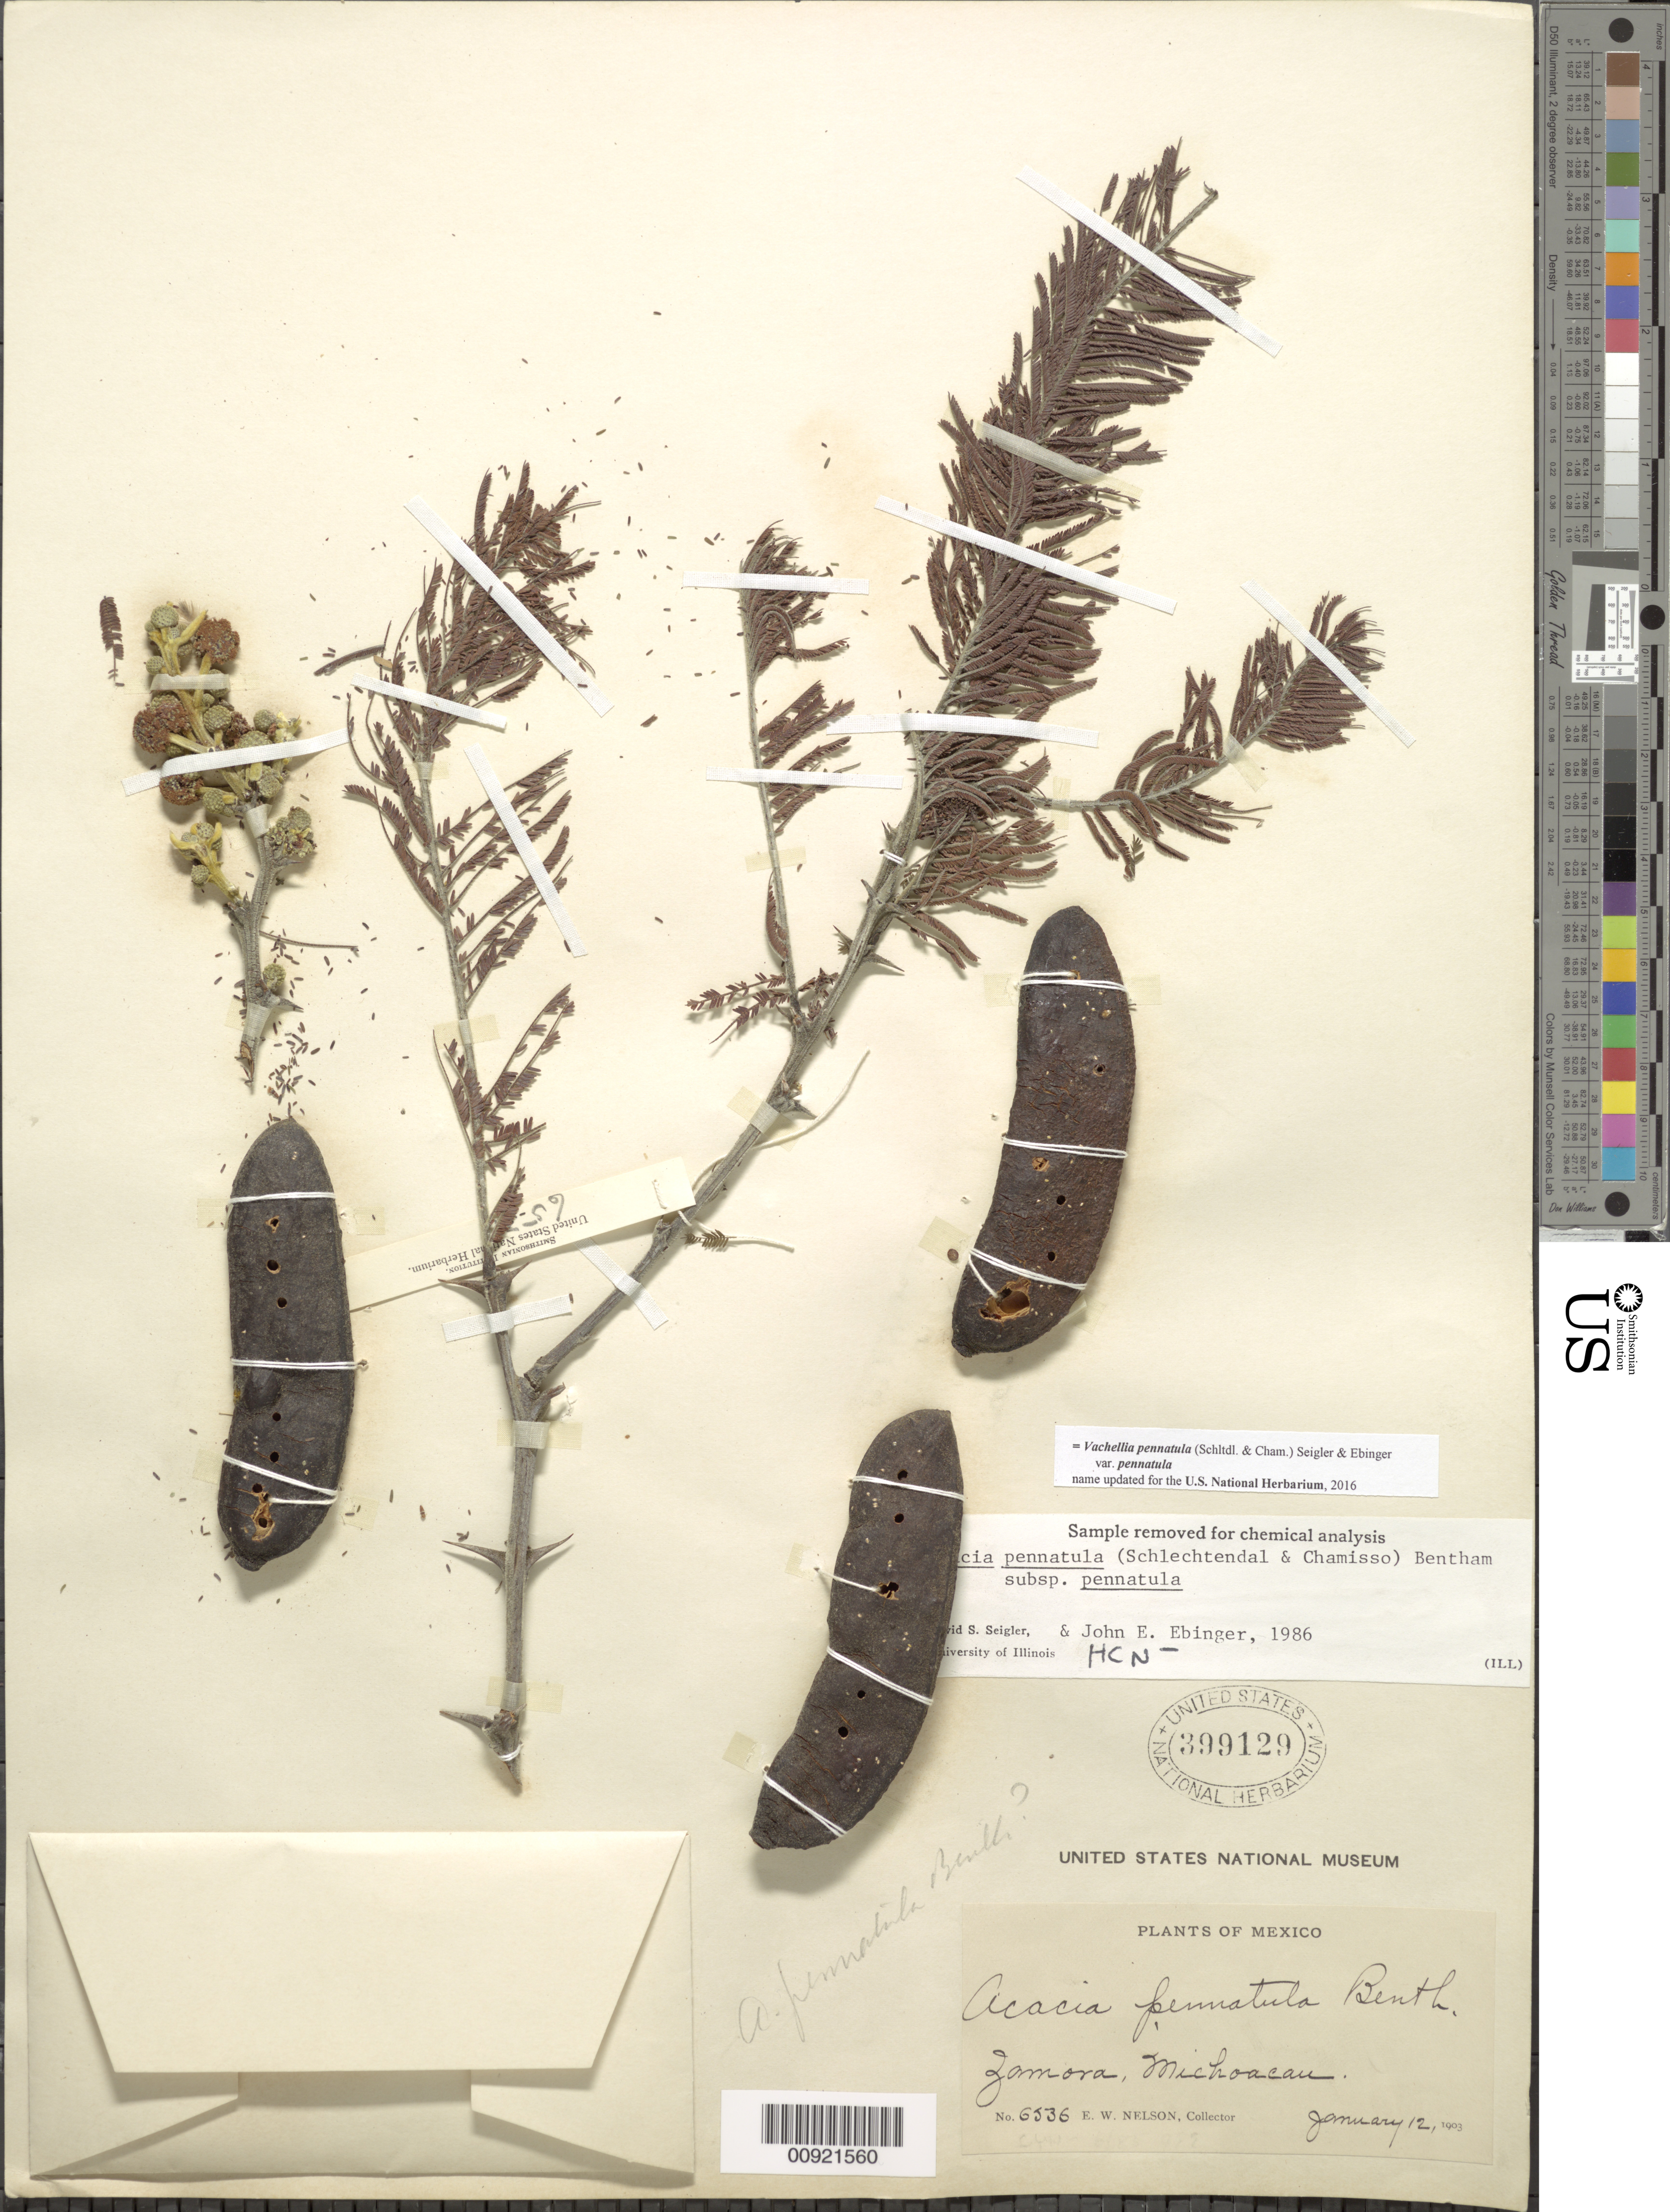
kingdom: Plantae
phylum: Tracheophyta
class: Magnoliopsida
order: Fabales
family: Fabaceae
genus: Vachellia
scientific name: Vachellia pennatula var. pennatula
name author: (Schltdl. & Cham.) Seigler & Ebinger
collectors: E. W. Nelson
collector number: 6536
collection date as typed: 12 Jan 1903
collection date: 1903-01-12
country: Mexico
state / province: Michoacán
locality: Zamora, Michoacán.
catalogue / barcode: US 399129